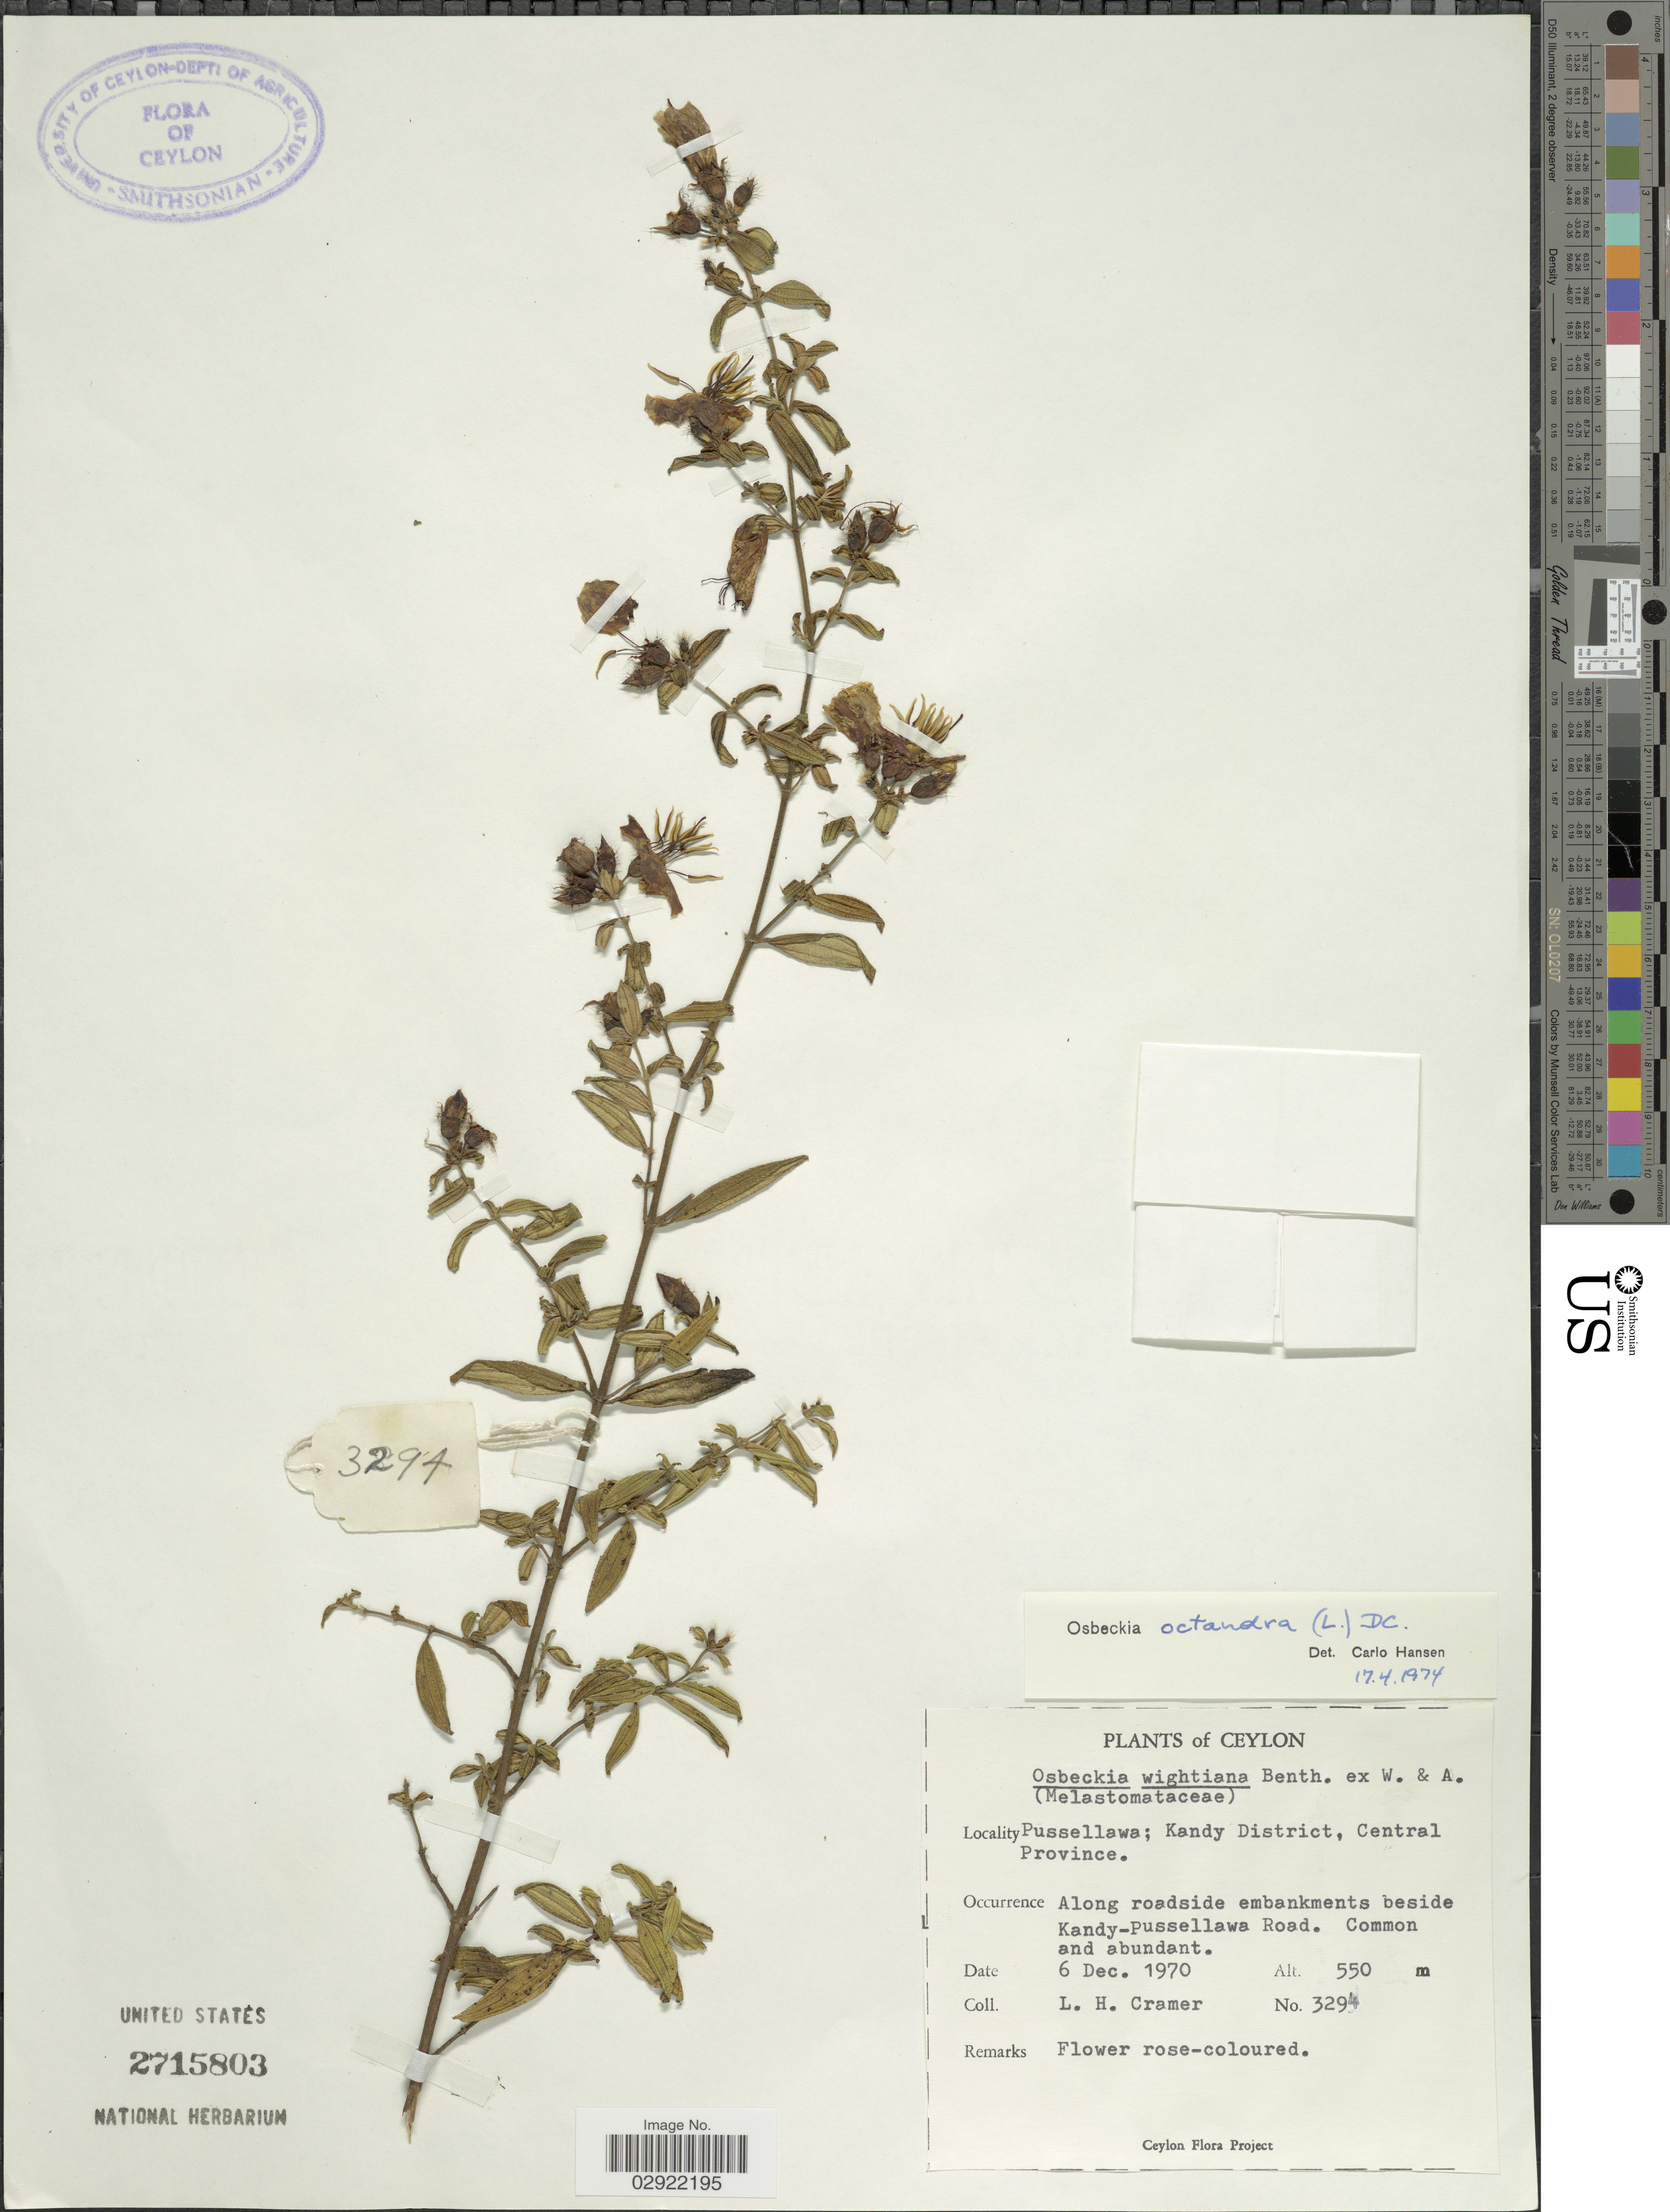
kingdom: Plantae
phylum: Tracheophyta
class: Magnoliopsida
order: Myrtales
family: Melastomataceae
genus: Osbeckia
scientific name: Osbeckia octandra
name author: DC.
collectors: L. H. Cramer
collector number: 3294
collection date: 1970-12-06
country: Sri Lanka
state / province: Central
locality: Ceylon. Pussellawa; Kandy District. Along roadside embankments beside Kandy-Pussellawa Road.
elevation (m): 550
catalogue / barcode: US 2715803